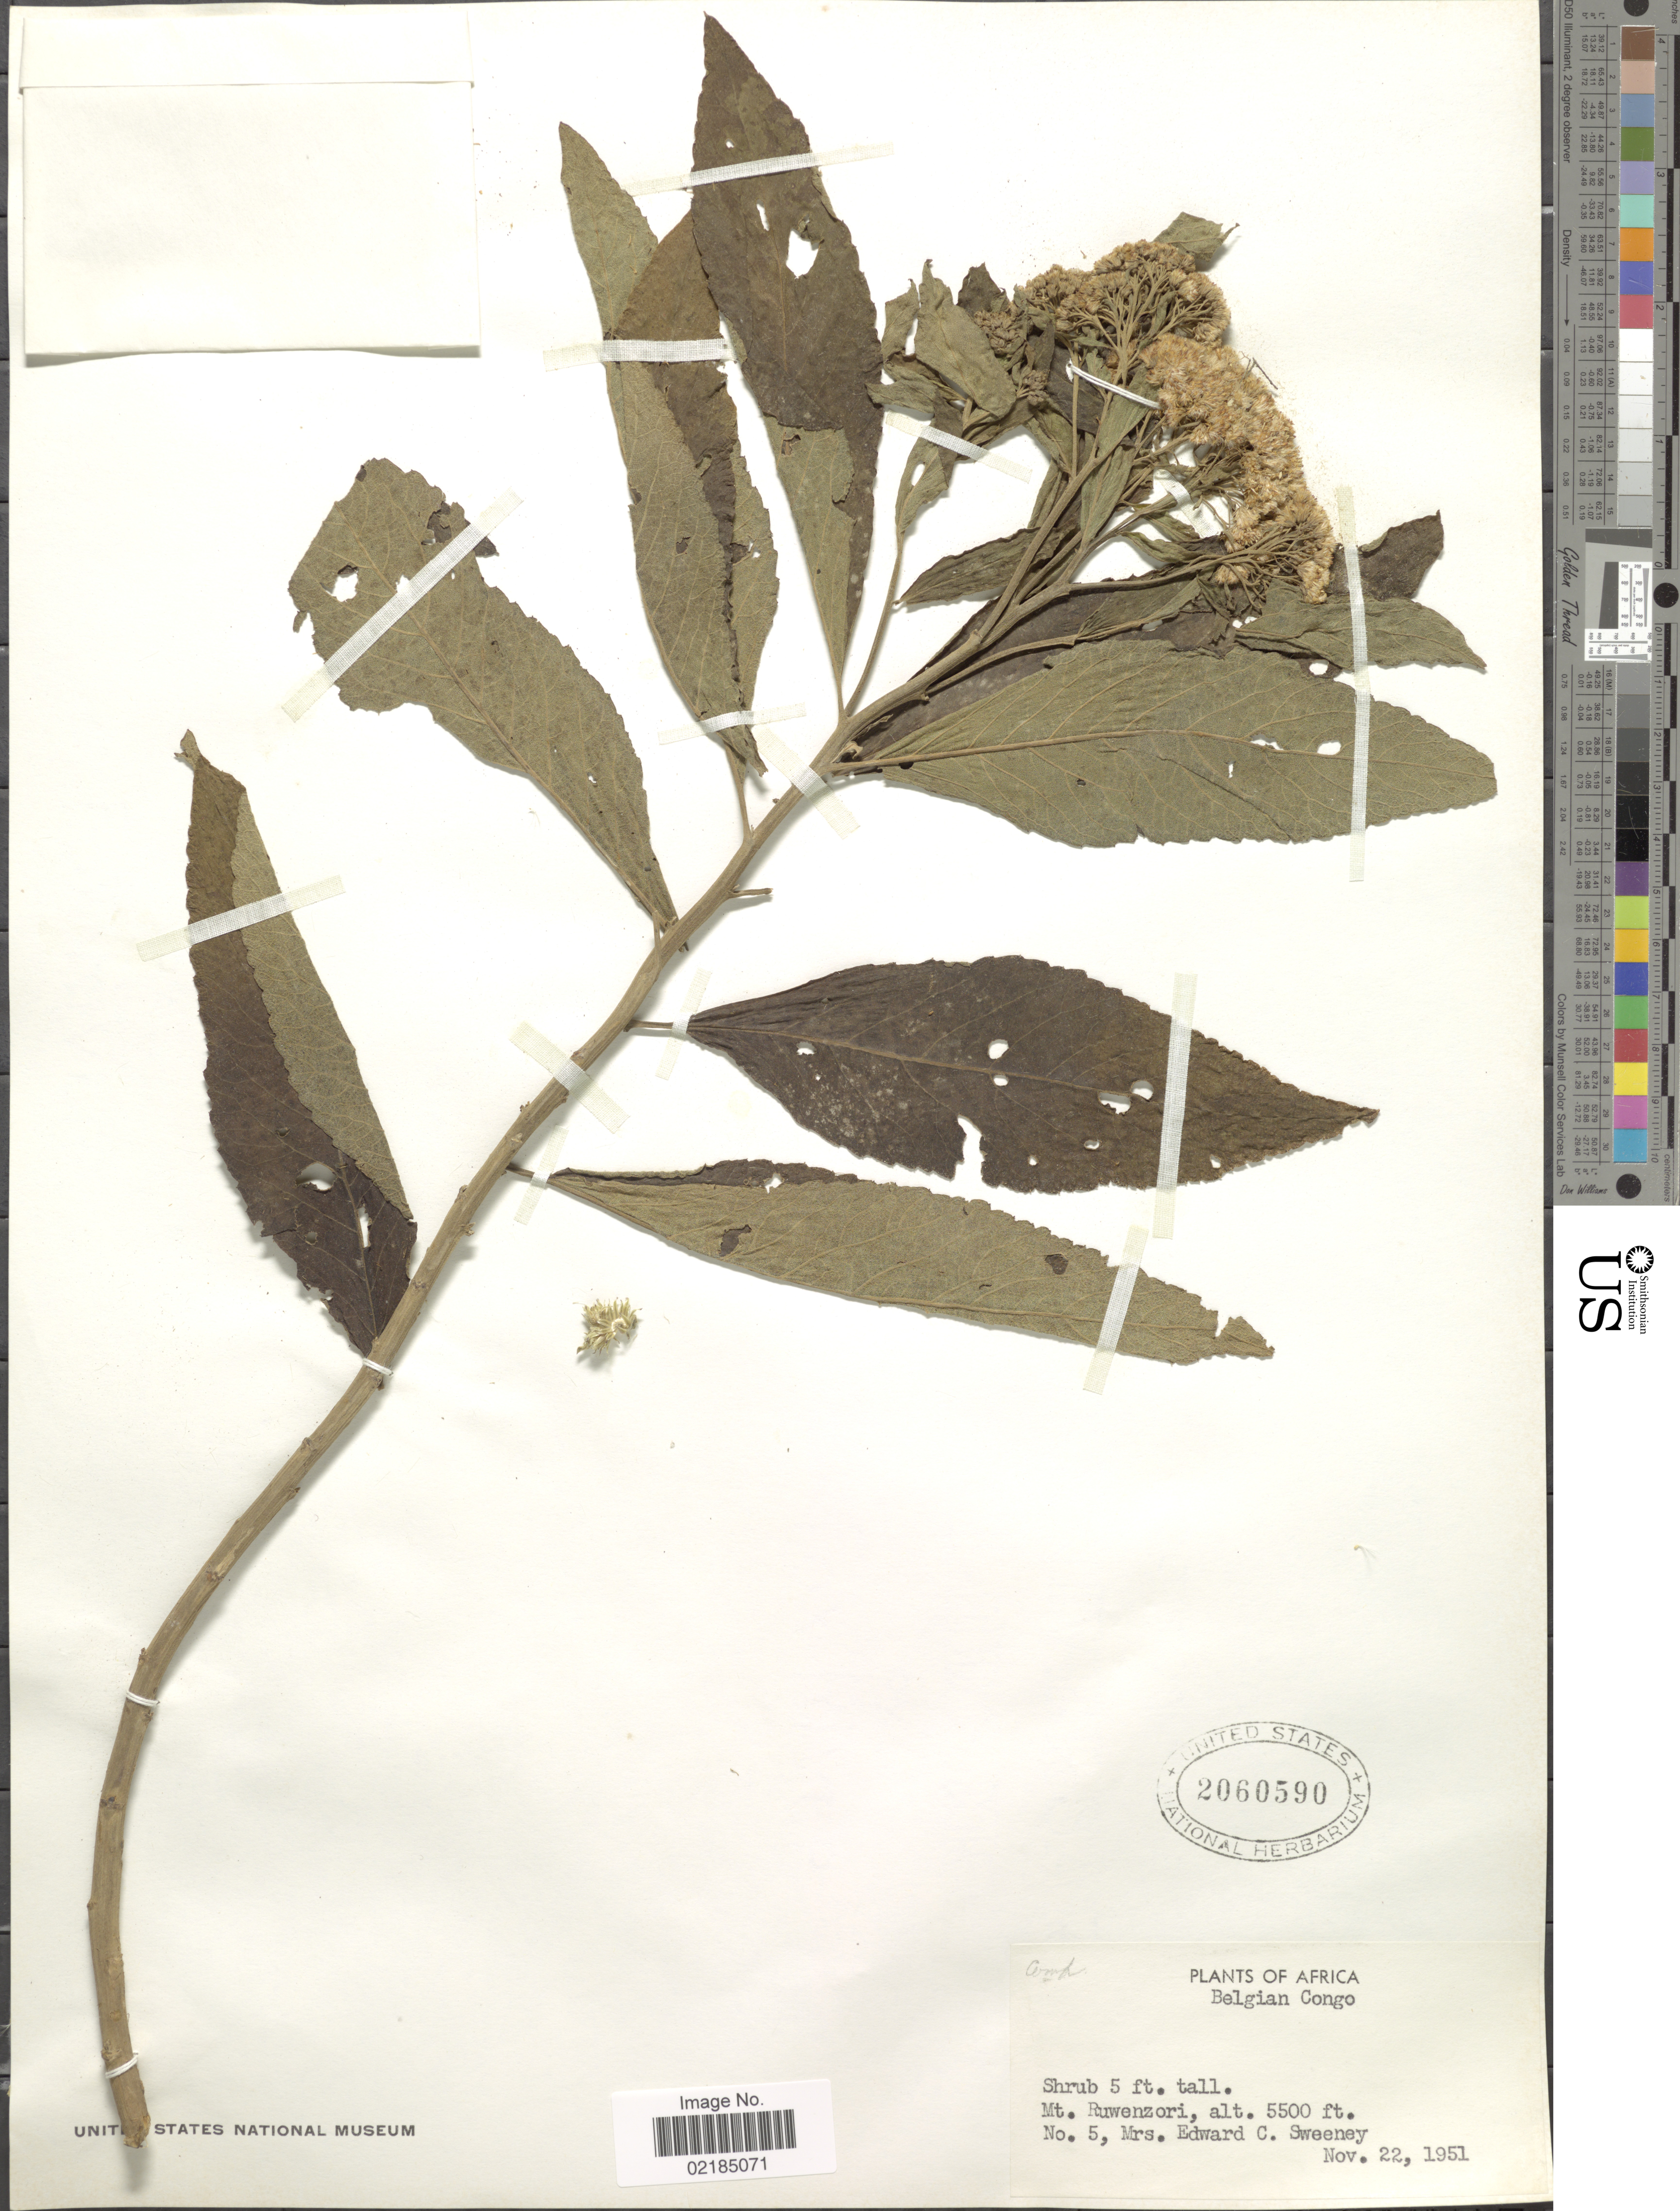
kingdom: Plantae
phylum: Tracheophyta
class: Magnoliopsida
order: Asterales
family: Asteraceae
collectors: E. Sweeney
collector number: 5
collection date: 1951-11-22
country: Congo, Democratic Republic of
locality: Belgian Congo. Mt. Ruwenzori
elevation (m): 1676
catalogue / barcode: US 2060590